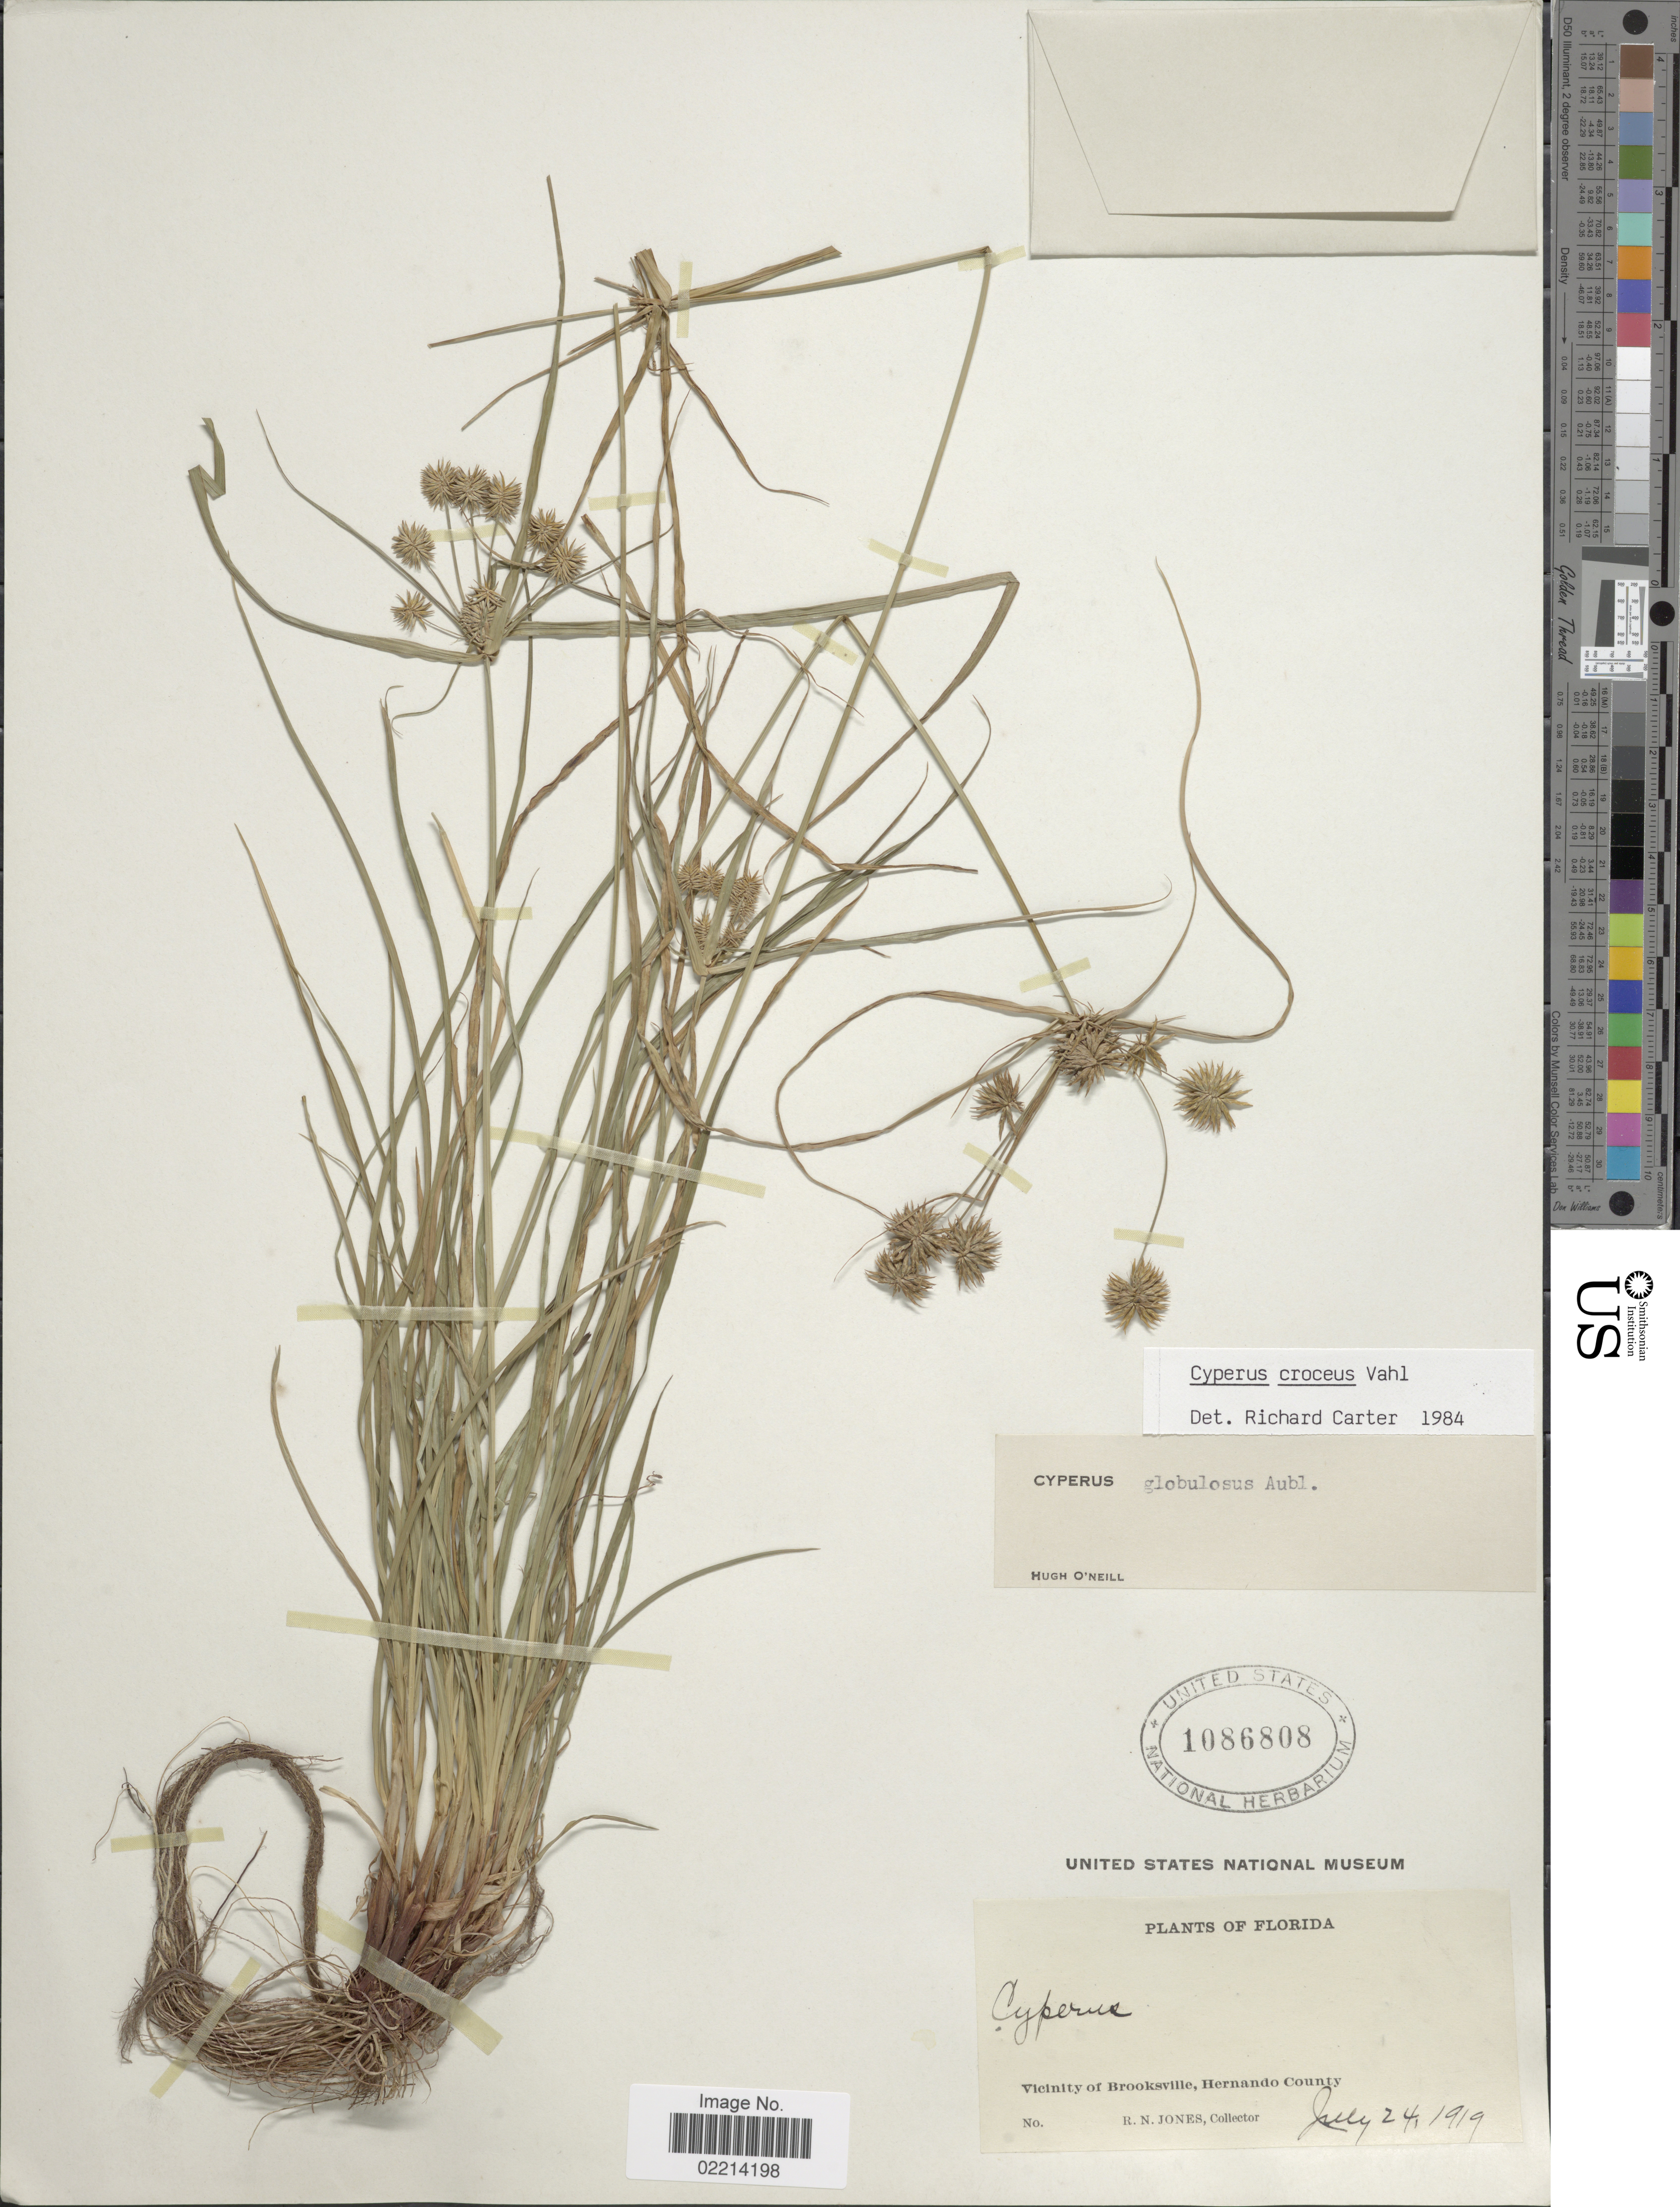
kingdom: Plantae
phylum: Tracheophyta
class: Liliopsida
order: Poales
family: Cyperaceae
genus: Cyperus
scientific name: Cyperus croceus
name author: Vahl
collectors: R. N. Jones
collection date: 1919-07-24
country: United States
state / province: Florida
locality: Vicinity of Brooksville, Hernando County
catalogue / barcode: US 1086808